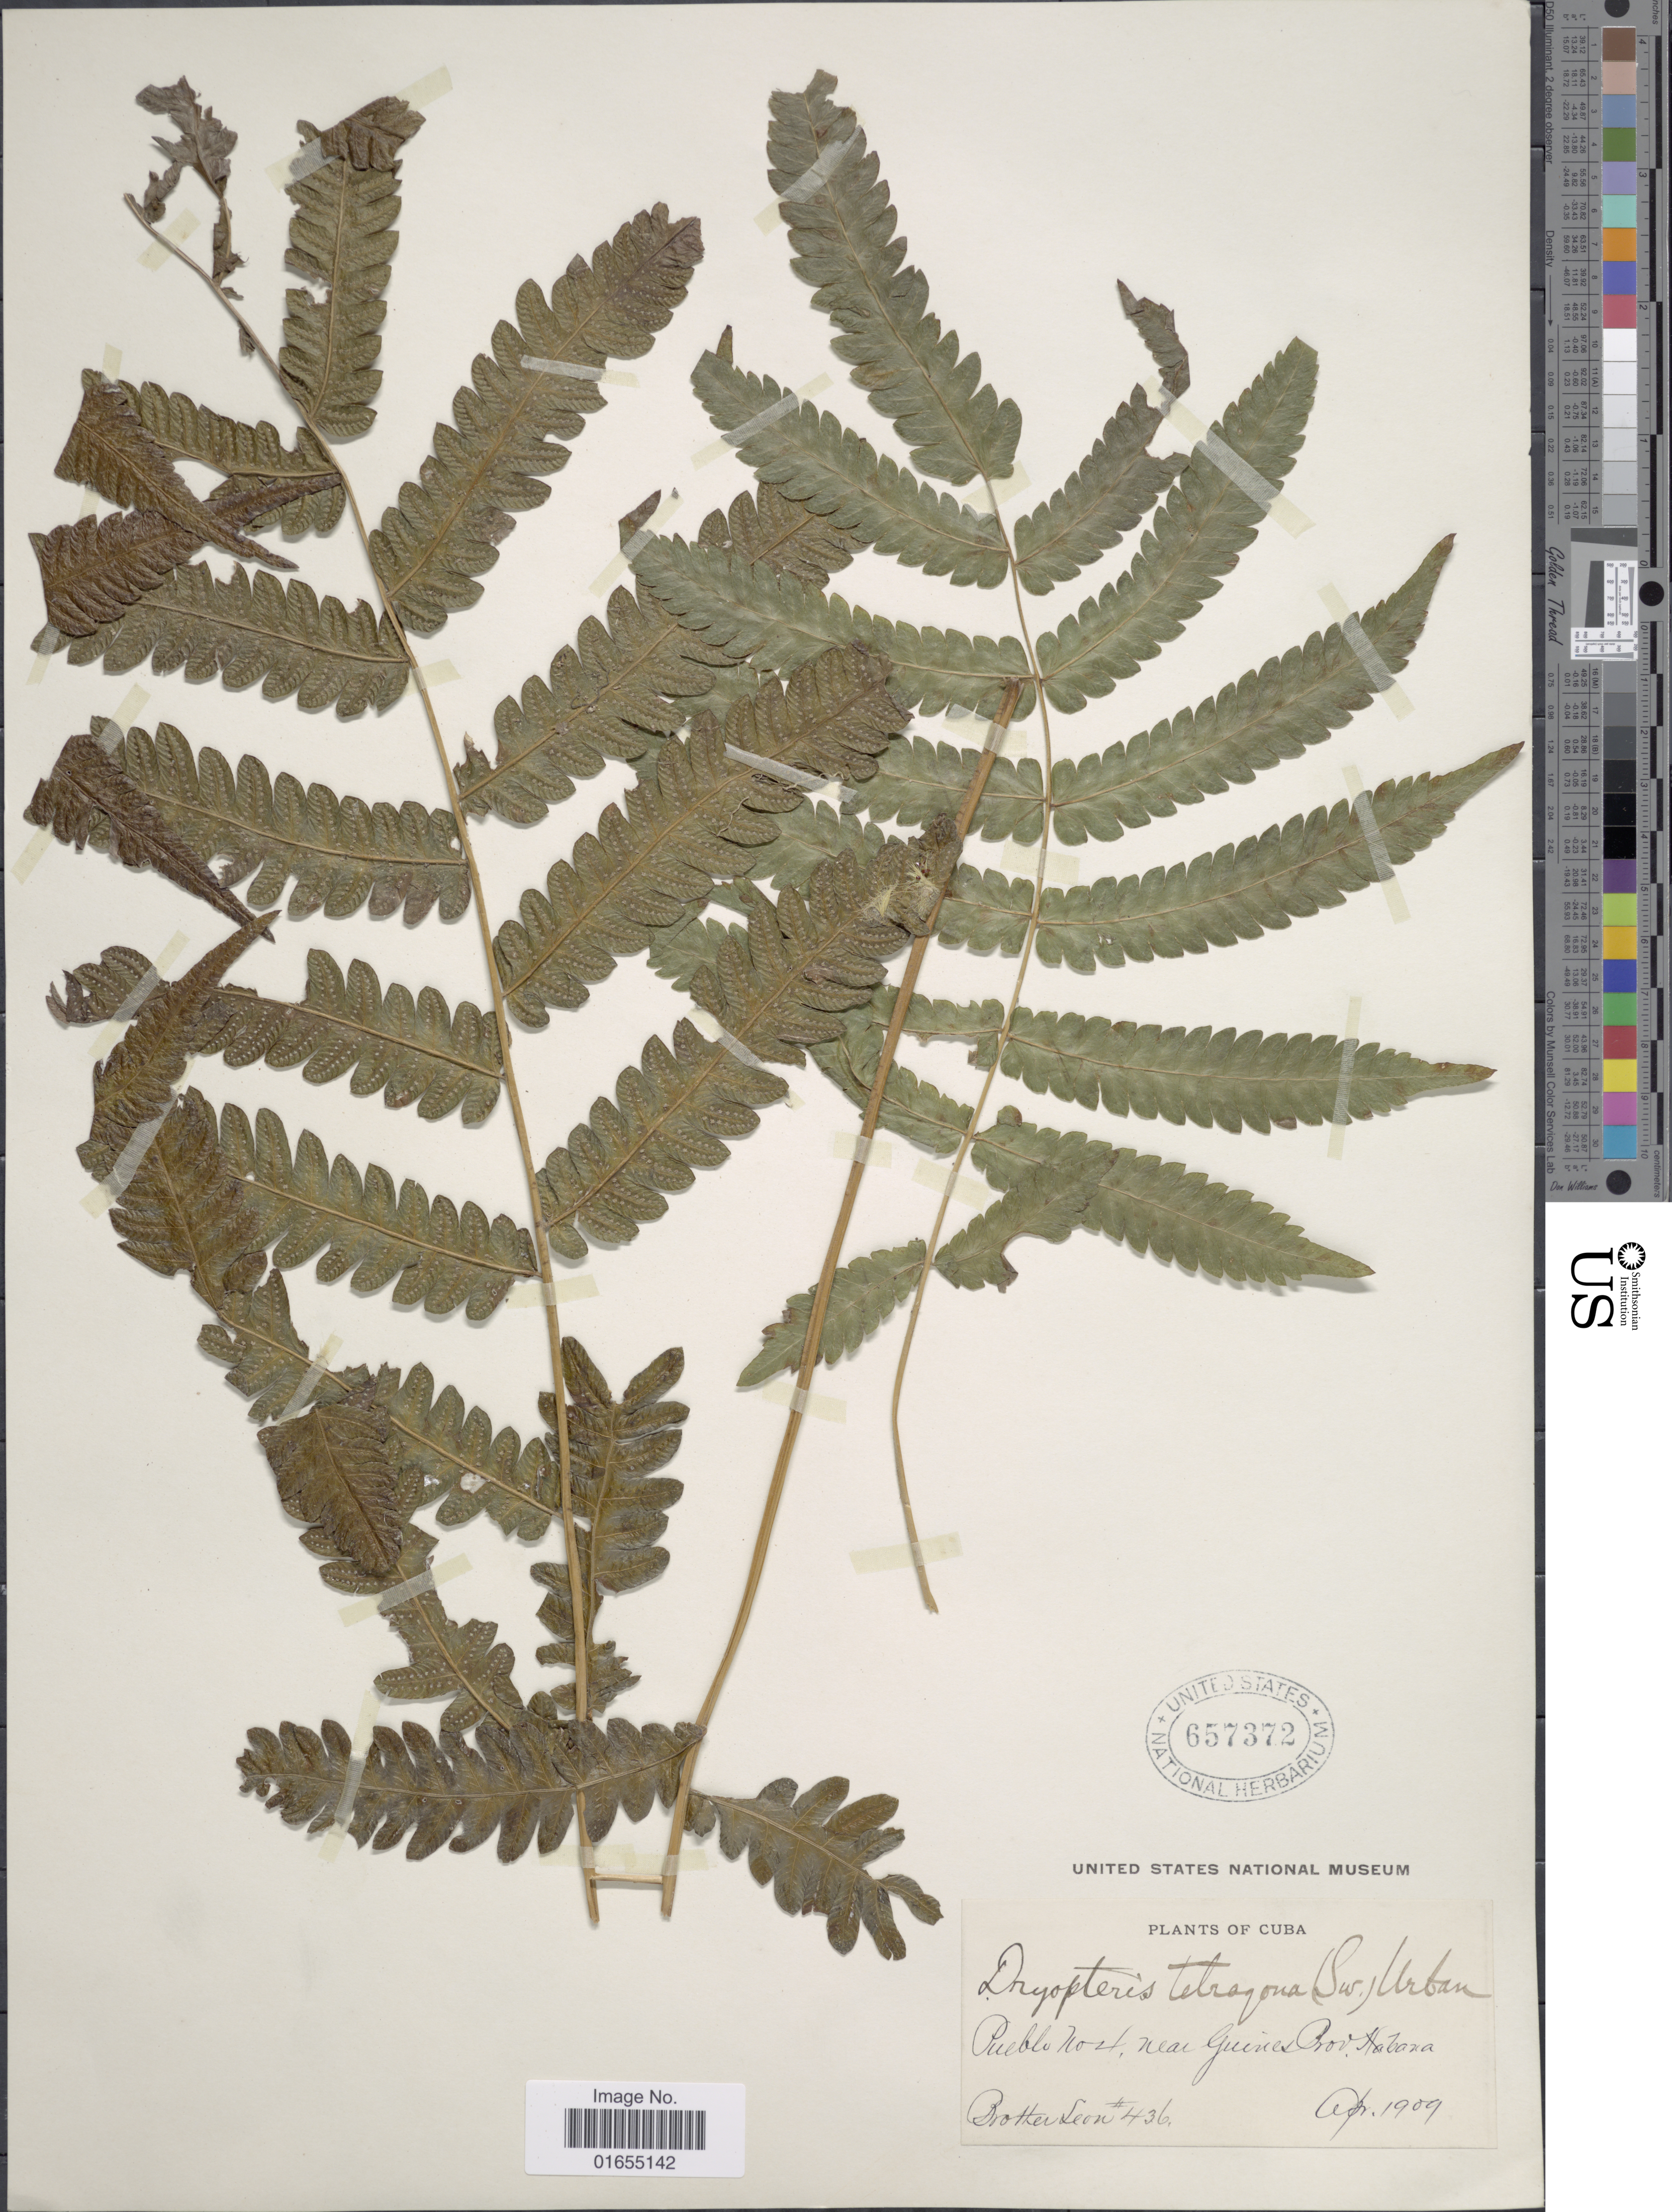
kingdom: Plantae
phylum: Tracheophyta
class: Polypodiopsida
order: Polypodiales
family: Thelypteridaceae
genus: Goniopteris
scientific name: Goniopteris subtetragona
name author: (Link) Vareschi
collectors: Bro. León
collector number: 436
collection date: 1909-04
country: Cuba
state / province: La Habana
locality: Pueblo n0.4, Near Guines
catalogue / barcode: US 657372